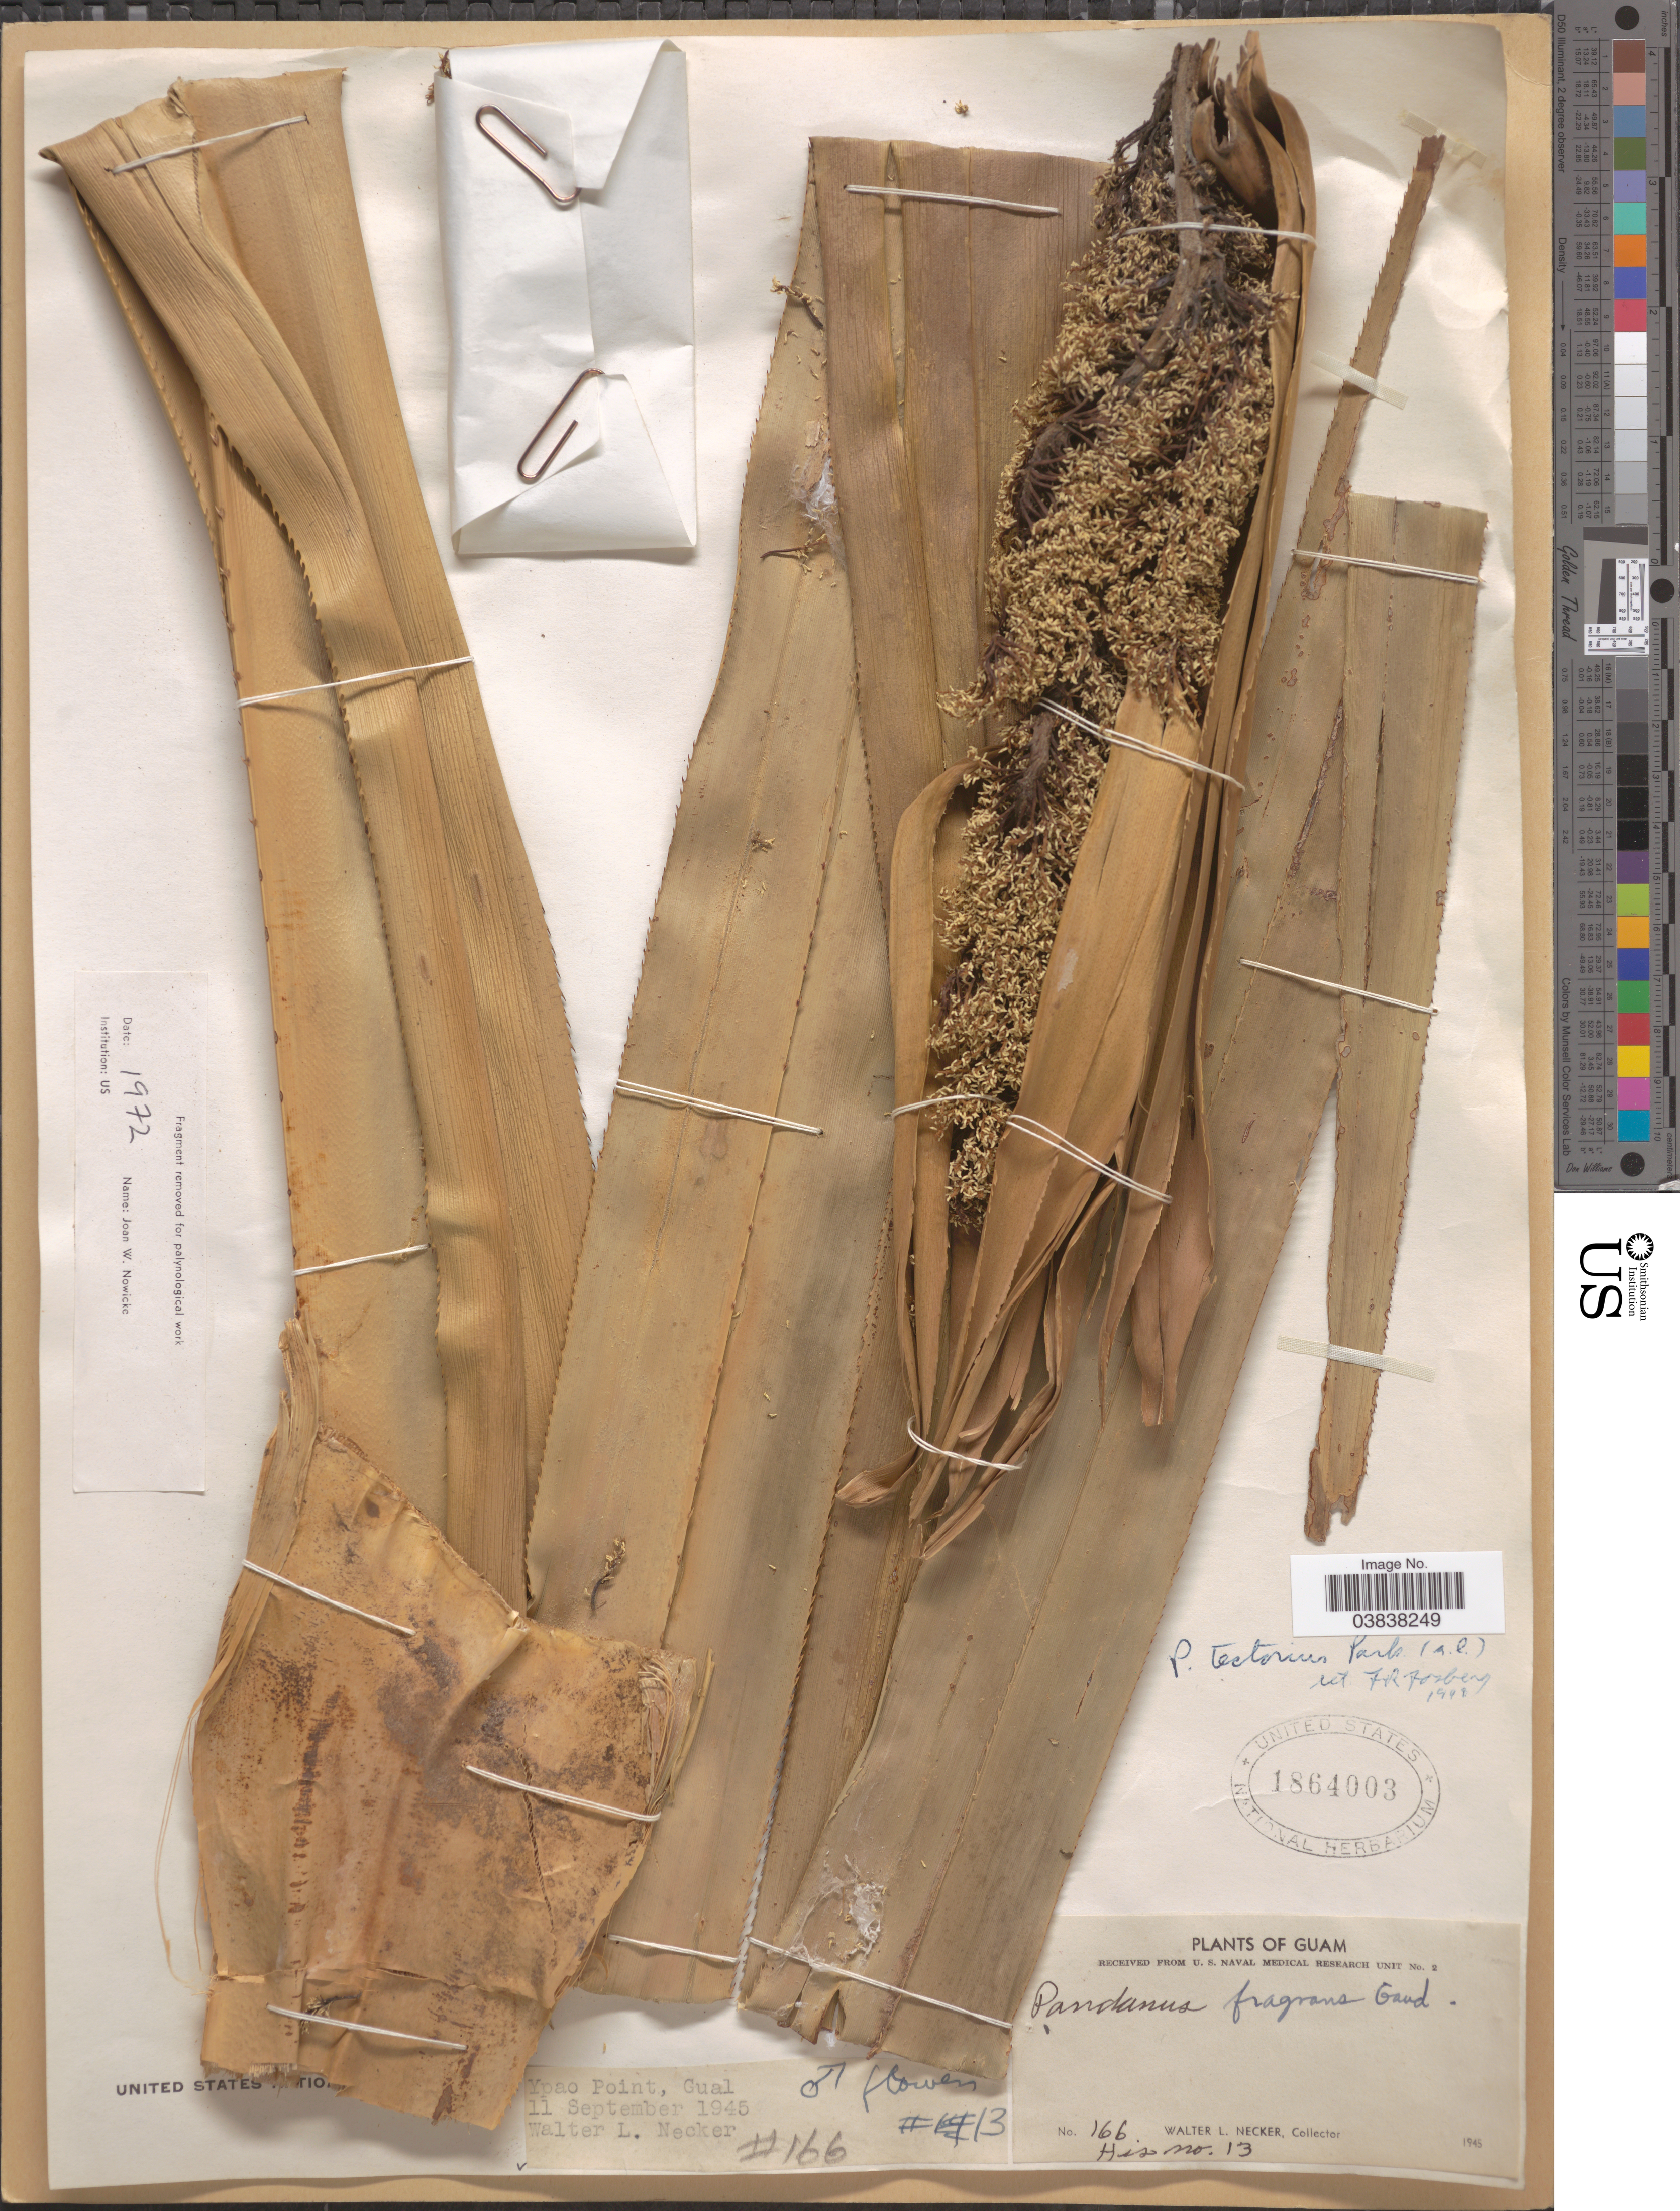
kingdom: Plantae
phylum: Tracheophyta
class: Liliopsida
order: Pandanales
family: Pandanaceae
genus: Pandanus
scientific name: Pandanus tectorius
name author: Parkinson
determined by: Strong, Mark T., (BOT), Smithsonian Institution - National Museum of Natural History (UNITED STATES)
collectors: W. L. Necker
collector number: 166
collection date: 1945-09-11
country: Guam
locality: Ypao Point, Gual.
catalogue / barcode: US 1864003